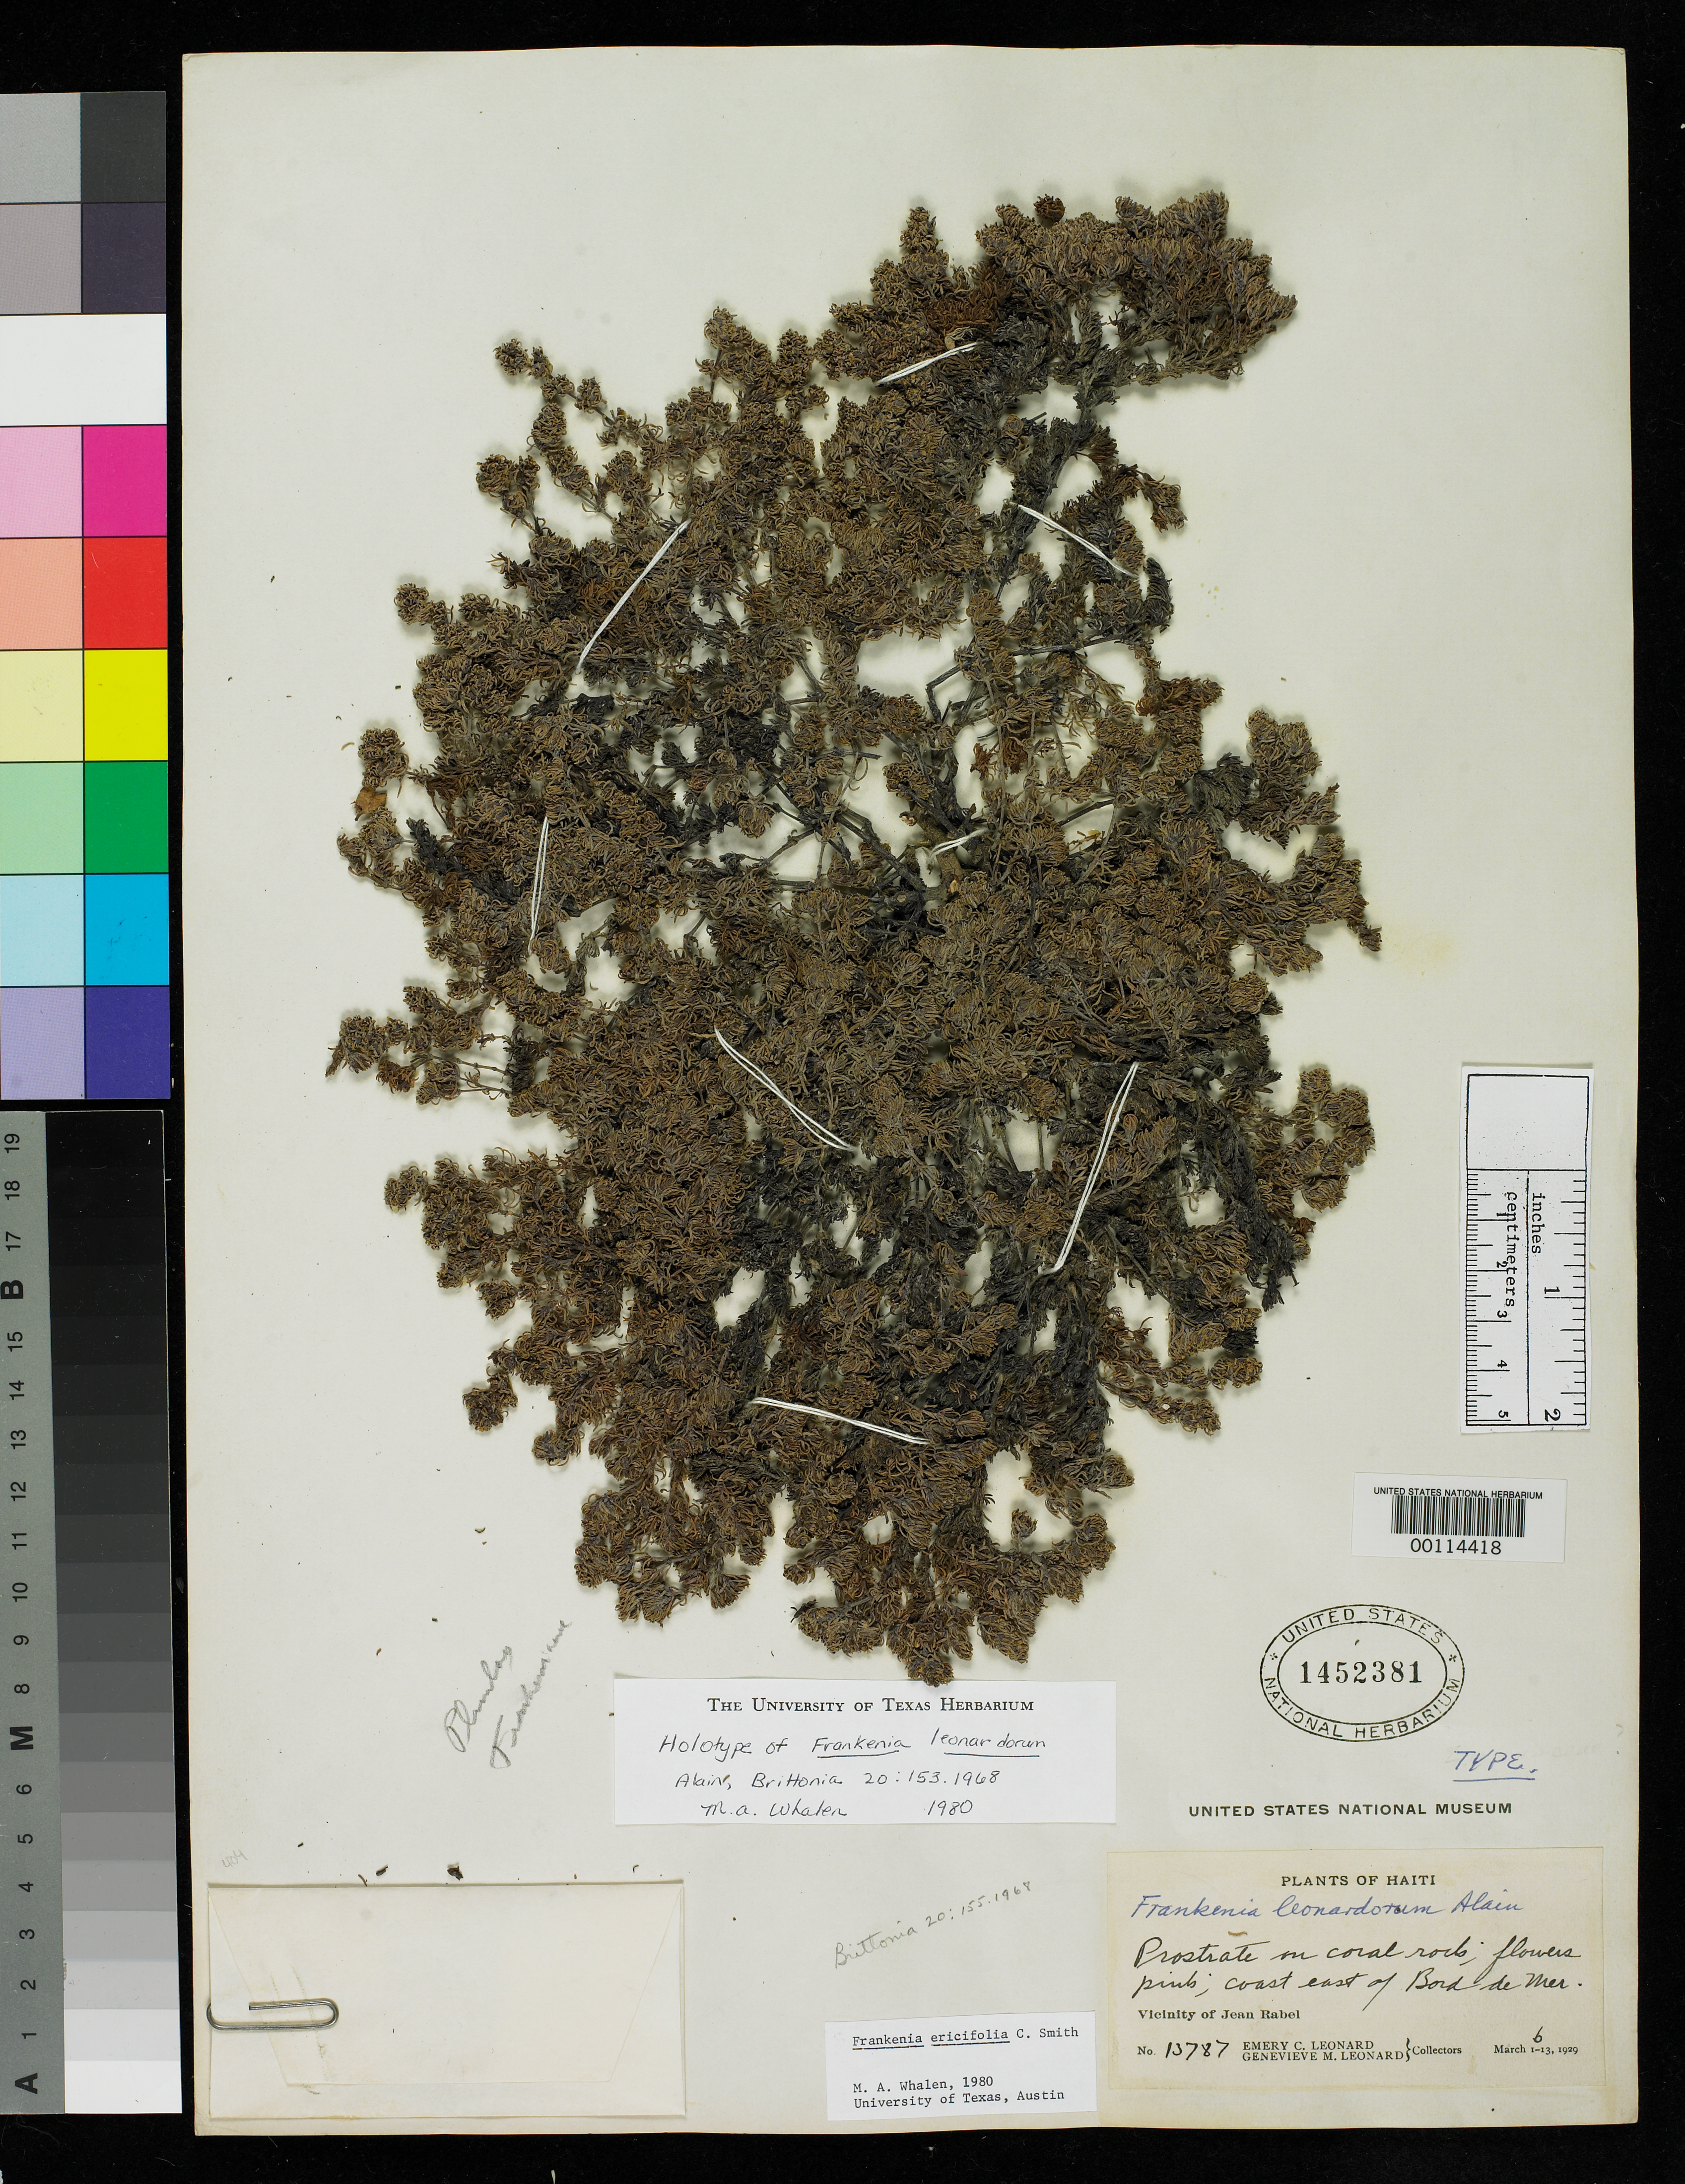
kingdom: Plantae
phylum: Tracheophyta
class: Magnoliopsida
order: Caryophyllales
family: Frankeniaceae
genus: Frankenia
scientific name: Frankenia leonardorum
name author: Alain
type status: Holotype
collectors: E. C. Leonard & G. M. Leonard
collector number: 13787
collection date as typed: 06 Mar 1929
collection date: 1929-03-06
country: Haiti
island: Hispaniola Island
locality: Vicinity of Jean Rabel.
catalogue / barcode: US 1452381